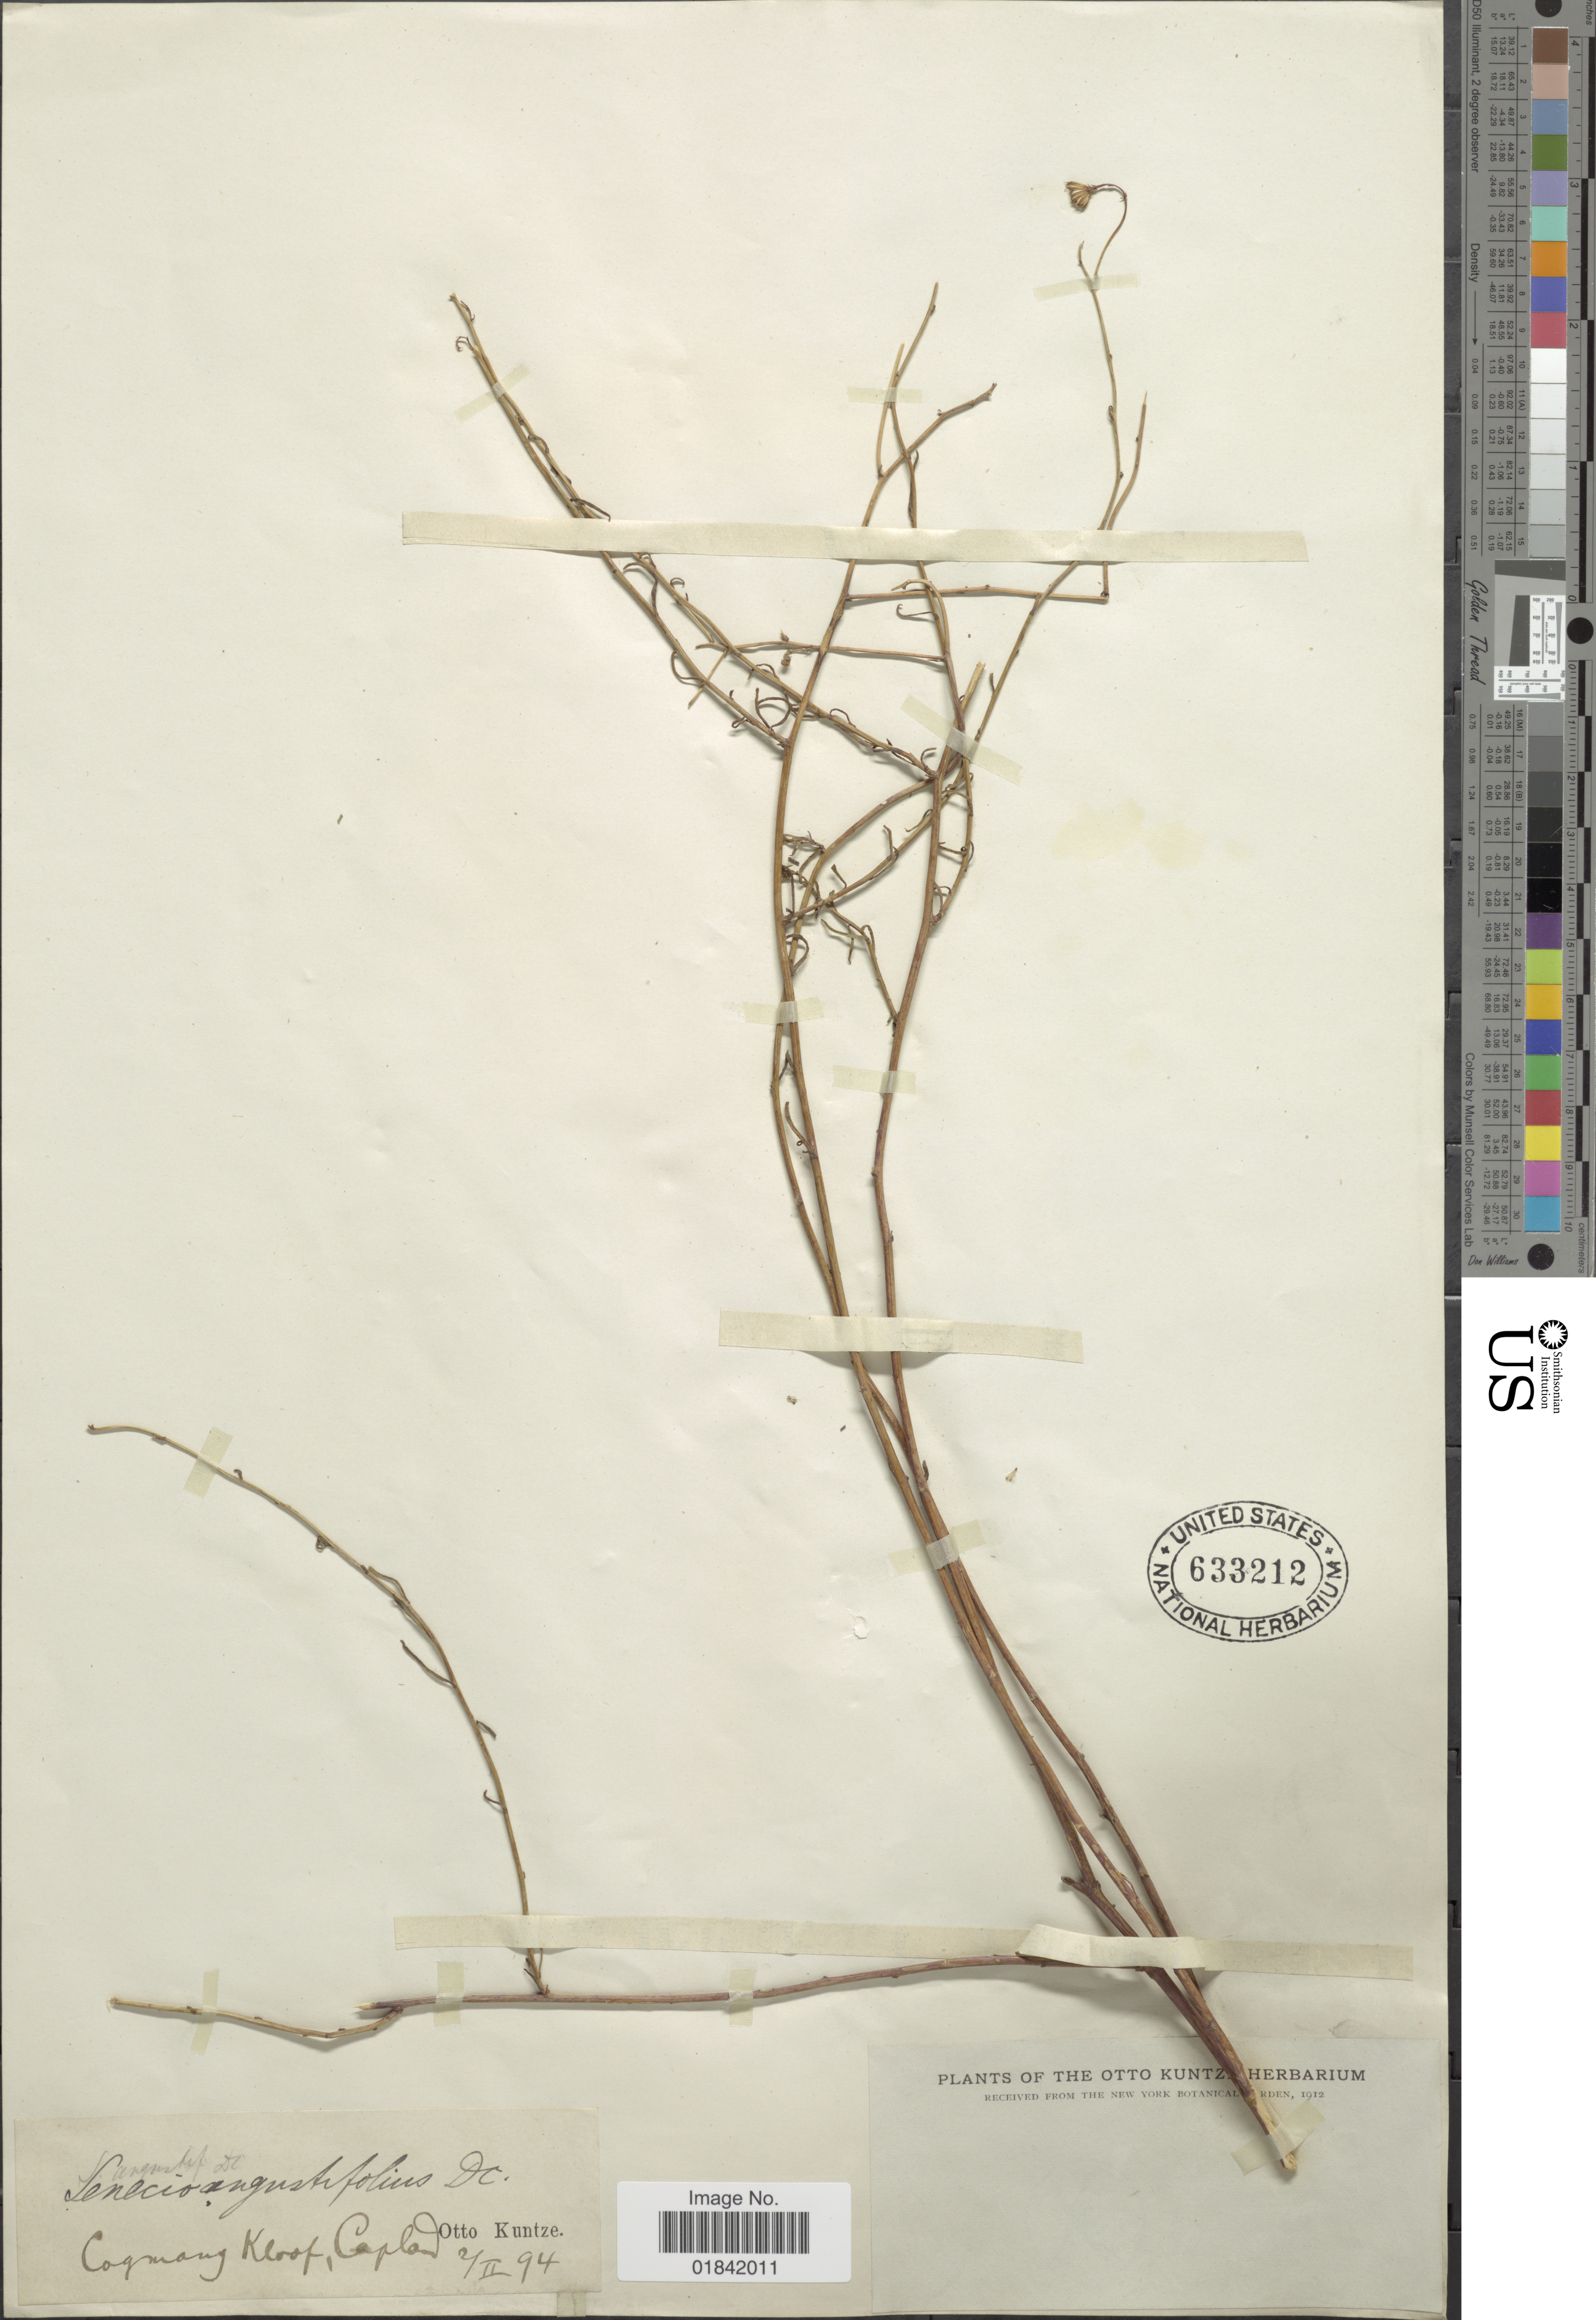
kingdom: Plantae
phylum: Tracheophyta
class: Magnoliopsida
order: Asterales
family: Asteraceae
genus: Senecio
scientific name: Senecio angustifolius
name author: (Thunb.) Willd.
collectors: C.E.O. Kuntze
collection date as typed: Transcribed d/m/y: 2/2/94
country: South Africa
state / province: Western Cape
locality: Cogmanskloof, Capland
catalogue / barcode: US 633212